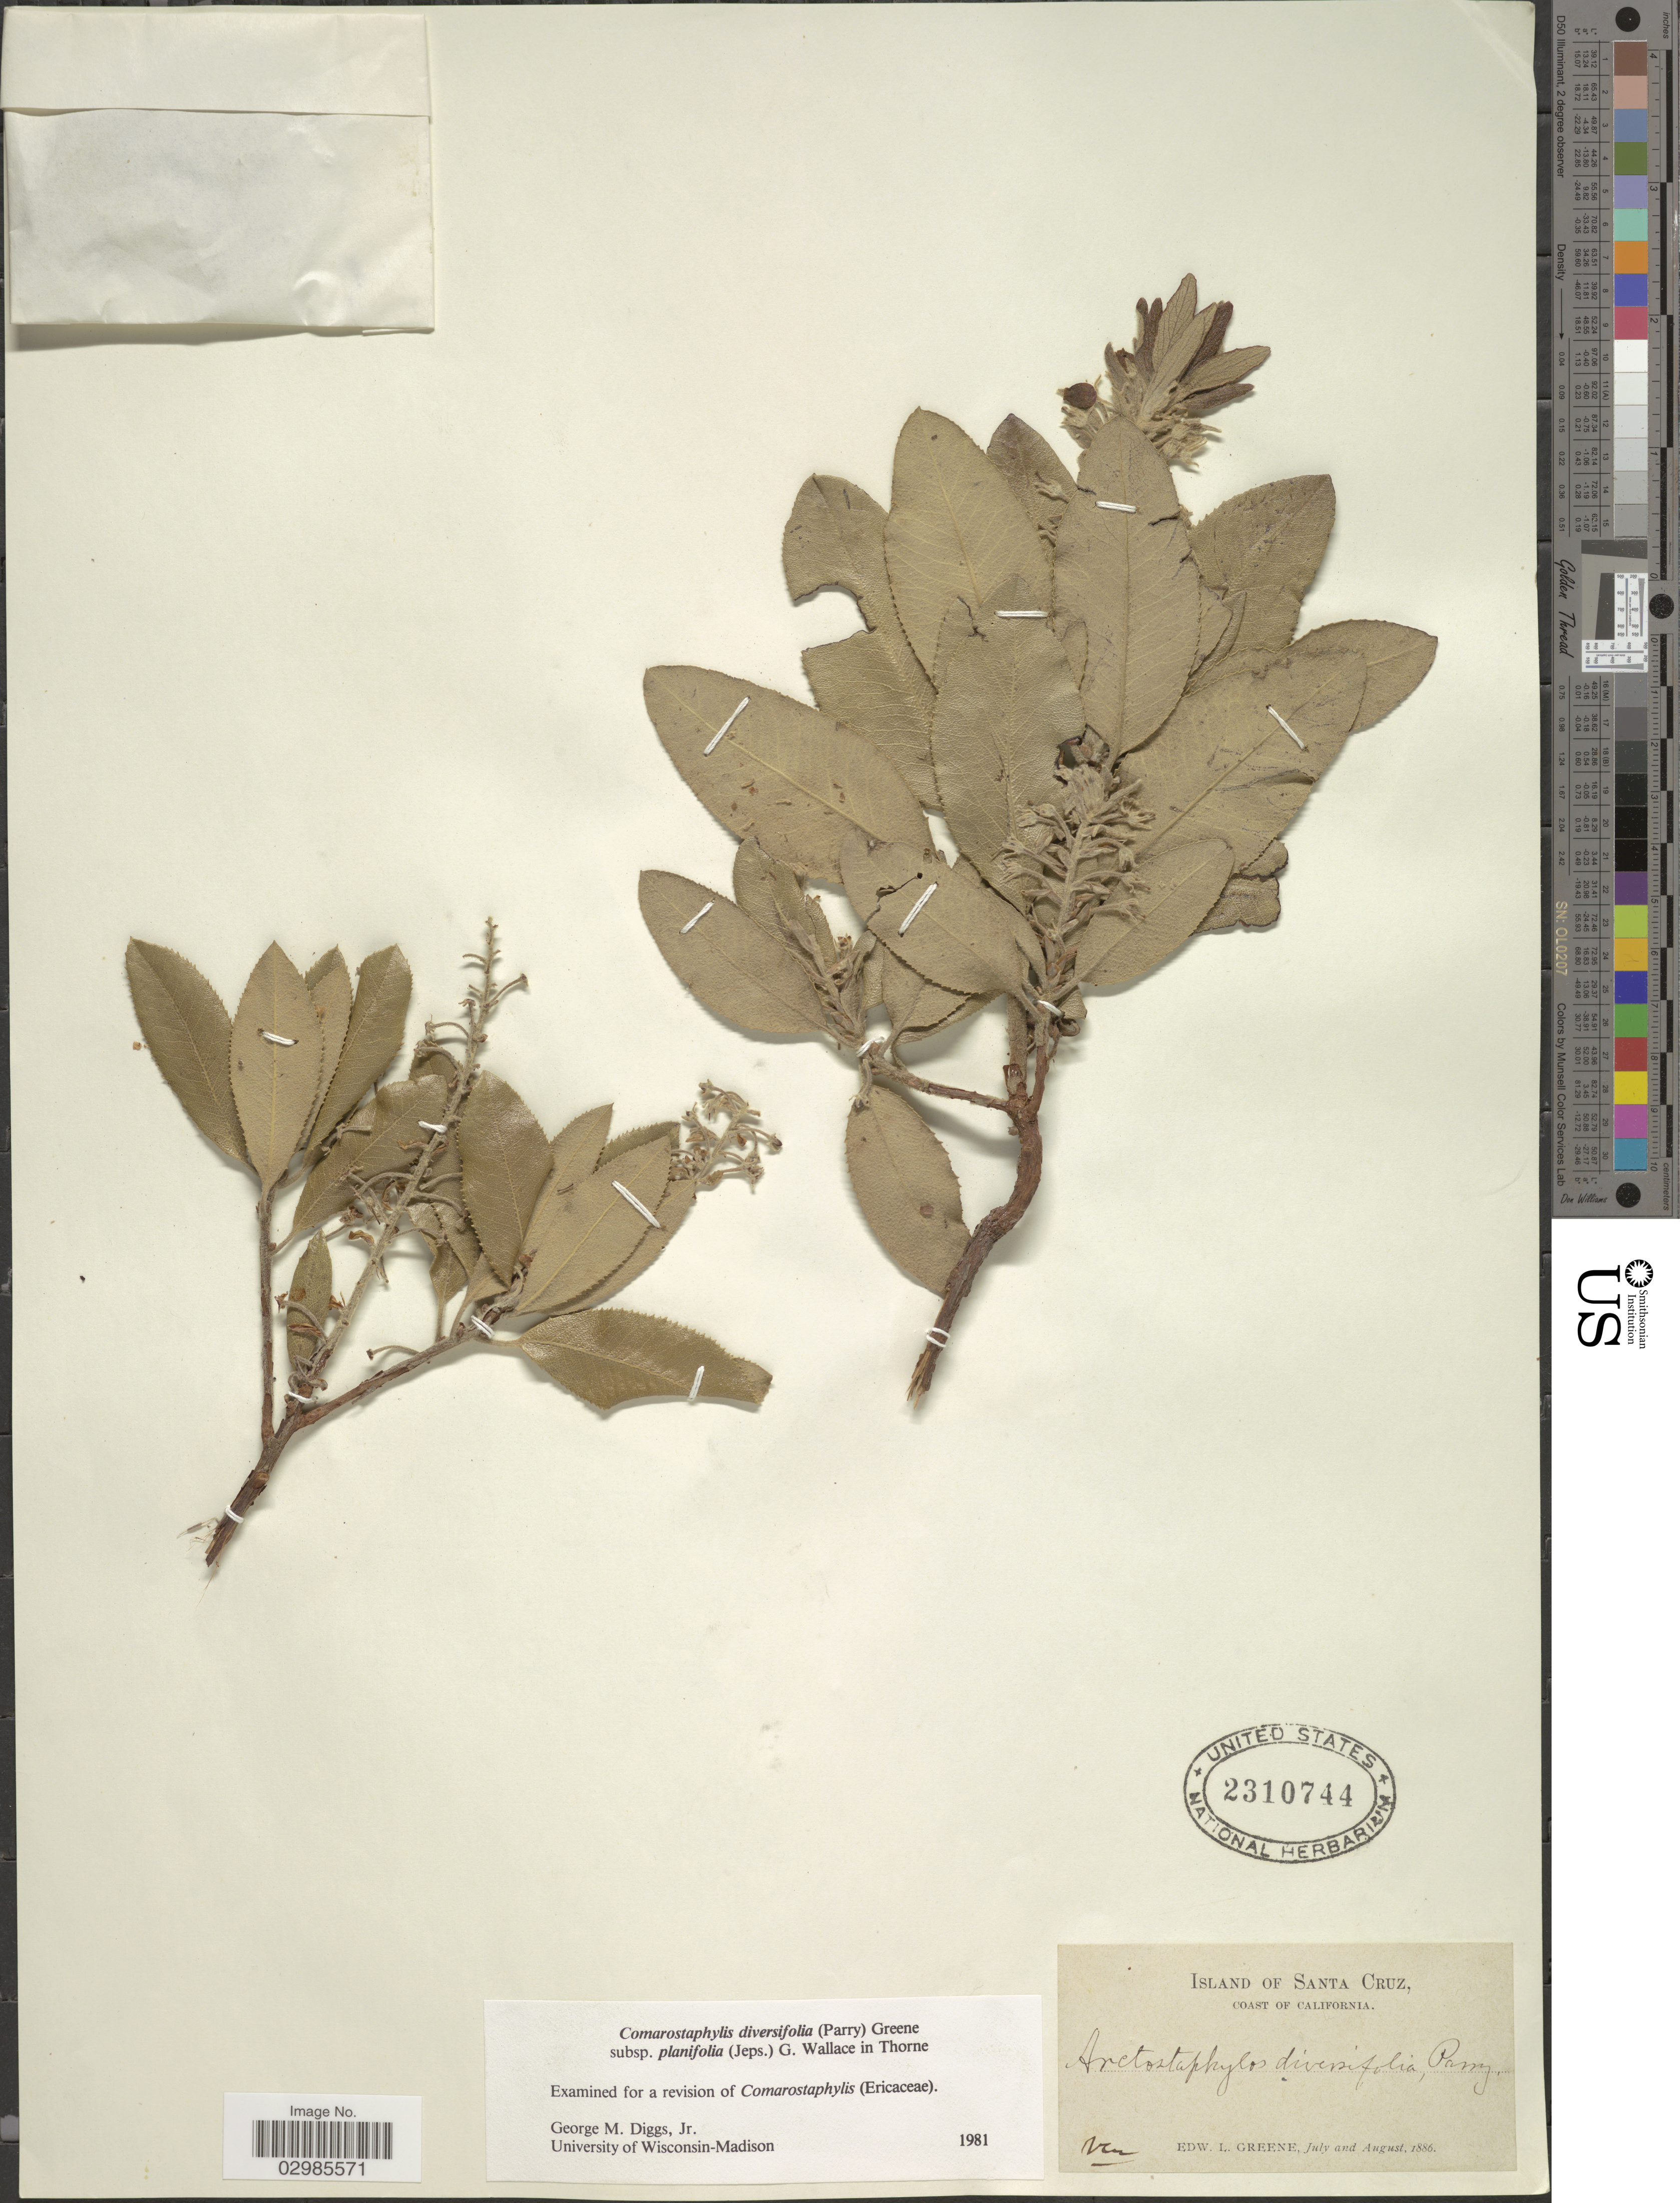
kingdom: Plantae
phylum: Tracheophyta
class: Magnoliopsida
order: Ericales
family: Ericaceae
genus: Comarostaphylis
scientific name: Comarostaphylis diversifolia subsp. planifolia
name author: (Jeps.) G.D. Wallace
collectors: E. L. Greene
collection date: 1886-07/1886-08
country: United States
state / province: California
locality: Island of Santa Cruz, Coast of California.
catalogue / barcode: US 2310744